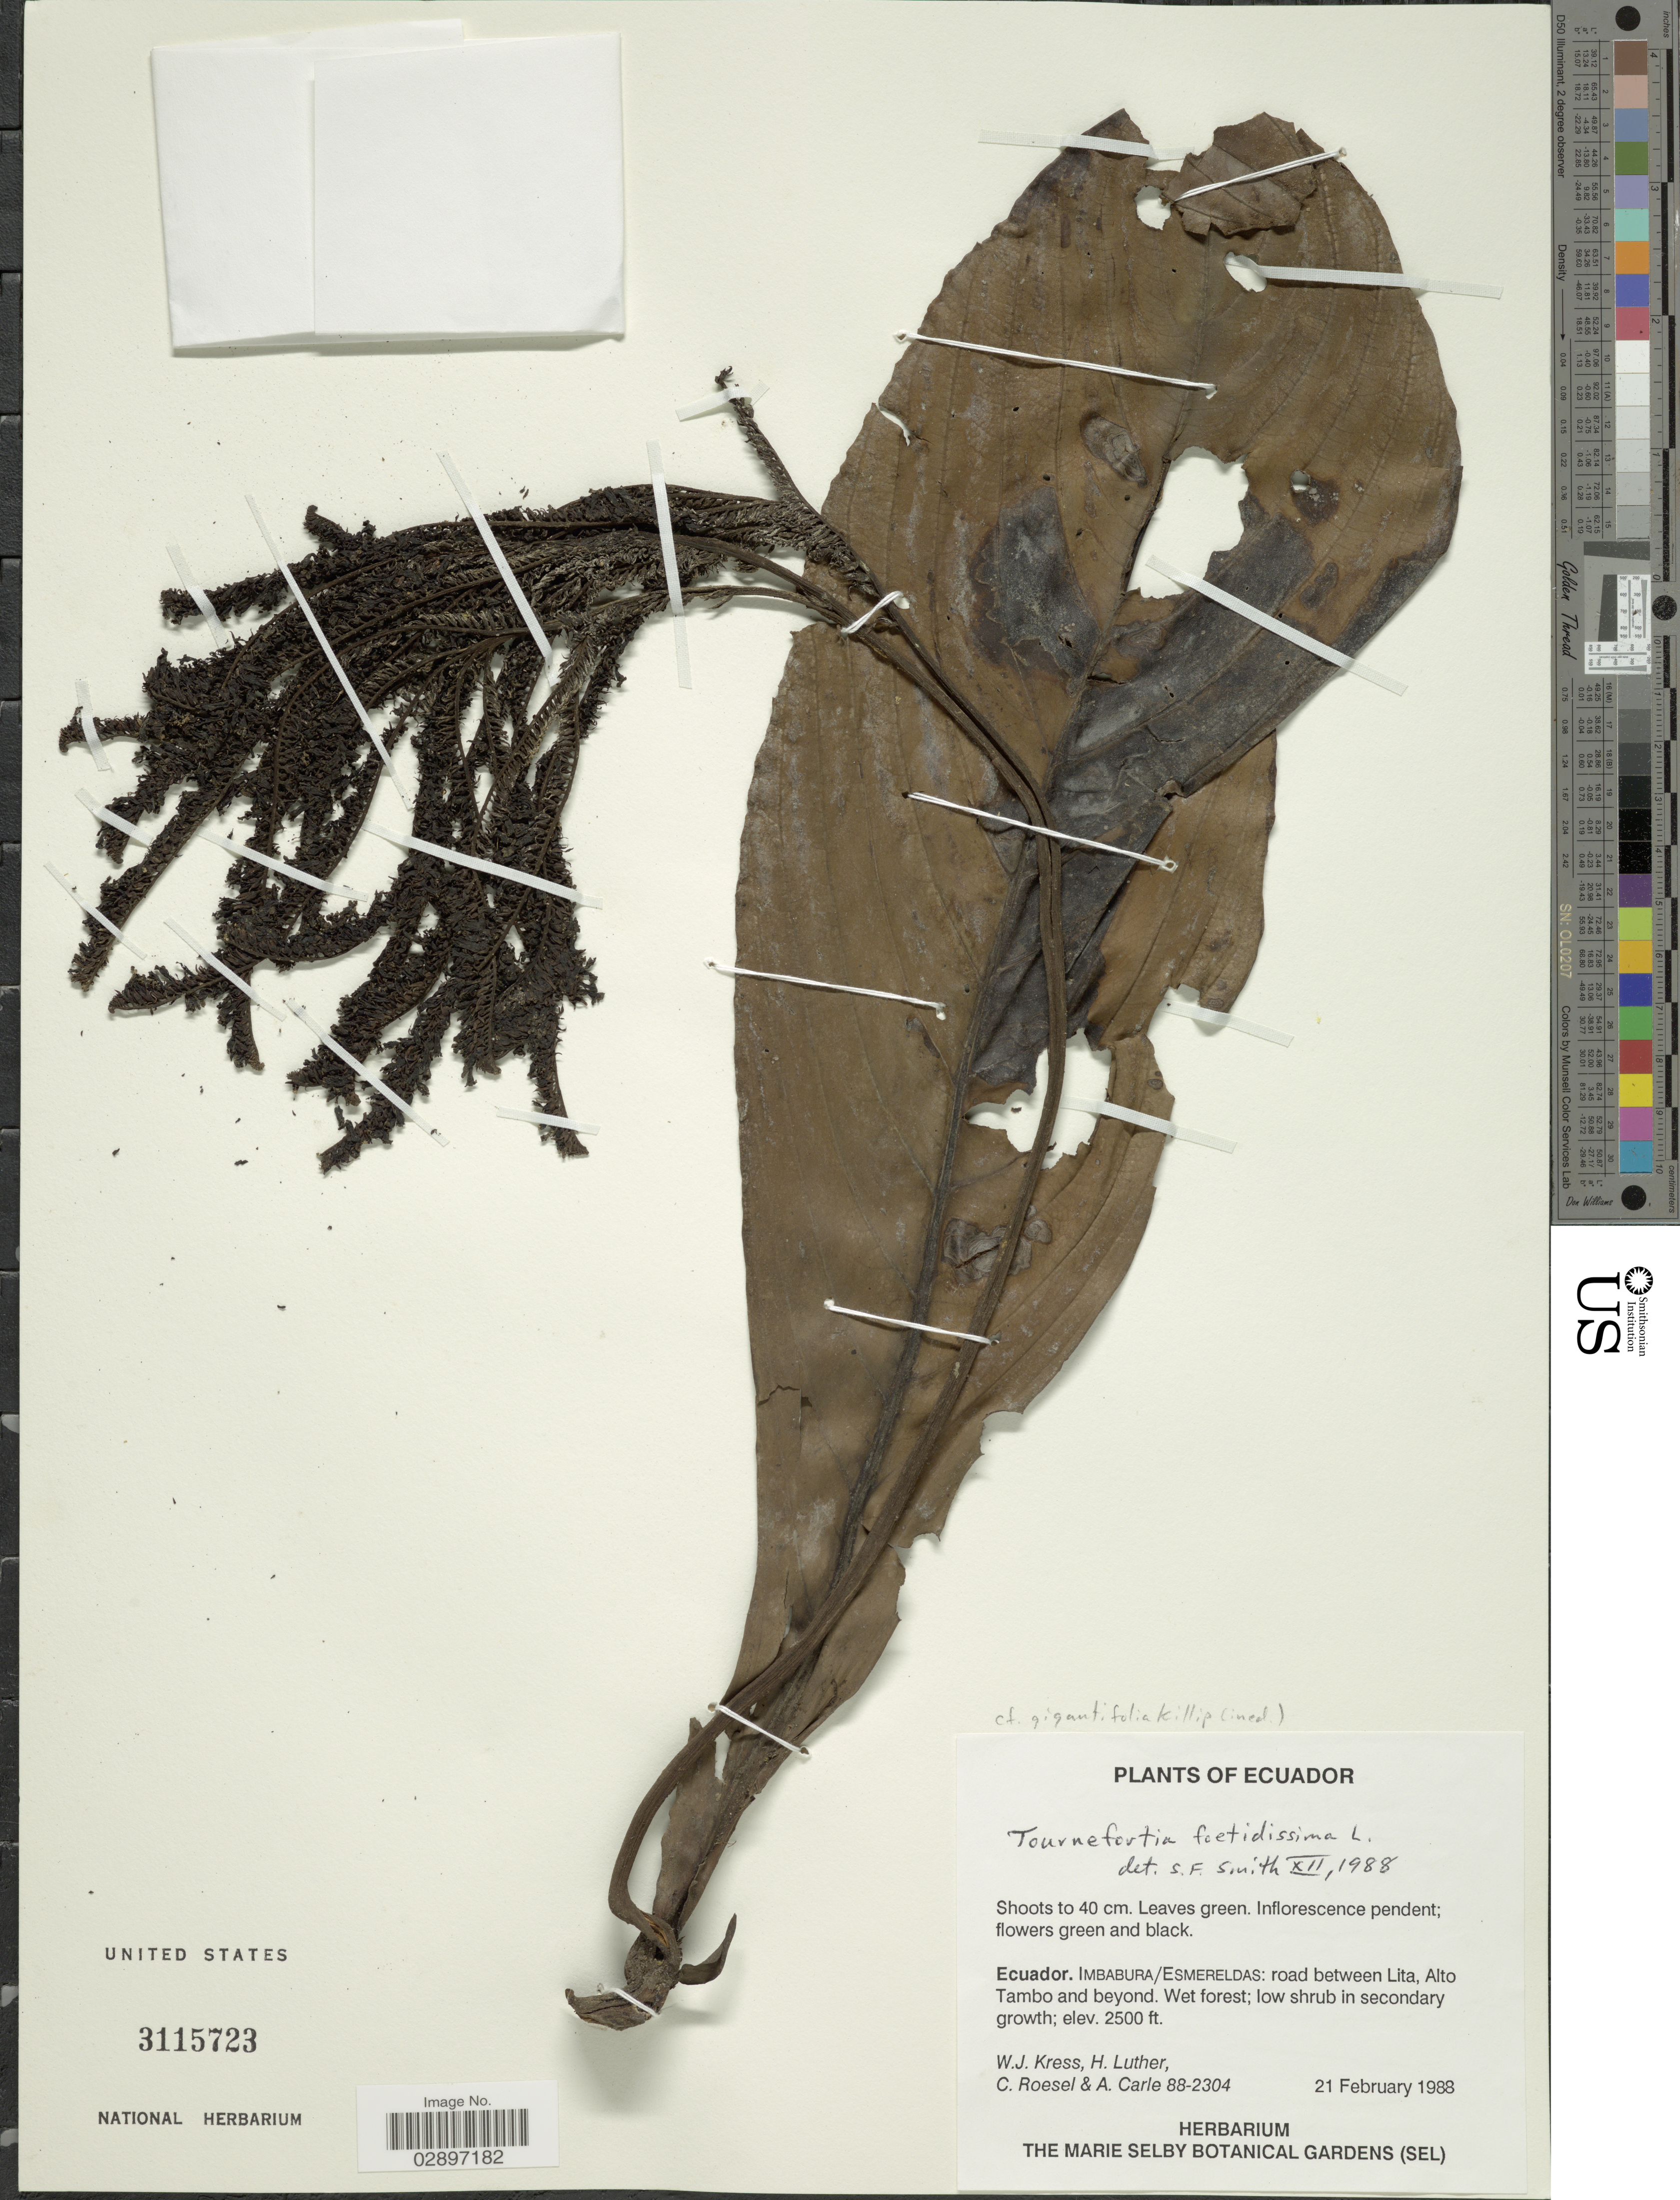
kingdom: Plantae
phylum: Tracheophyta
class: Magnoliopsida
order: Boraginales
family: Heliotropiaceae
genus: Tournefortia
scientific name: Tournefortia gigantifolia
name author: Killip ex J.S. Mill.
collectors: W. J. Kress, H. Luther, C. Roesel & A. Carle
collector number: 88-2304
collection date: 1988-02-21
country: Ecuador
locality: Imbabura/Esmereldas: road between Lita, Alto Tambo and beyond.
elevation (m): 762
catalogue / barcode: US 3115723